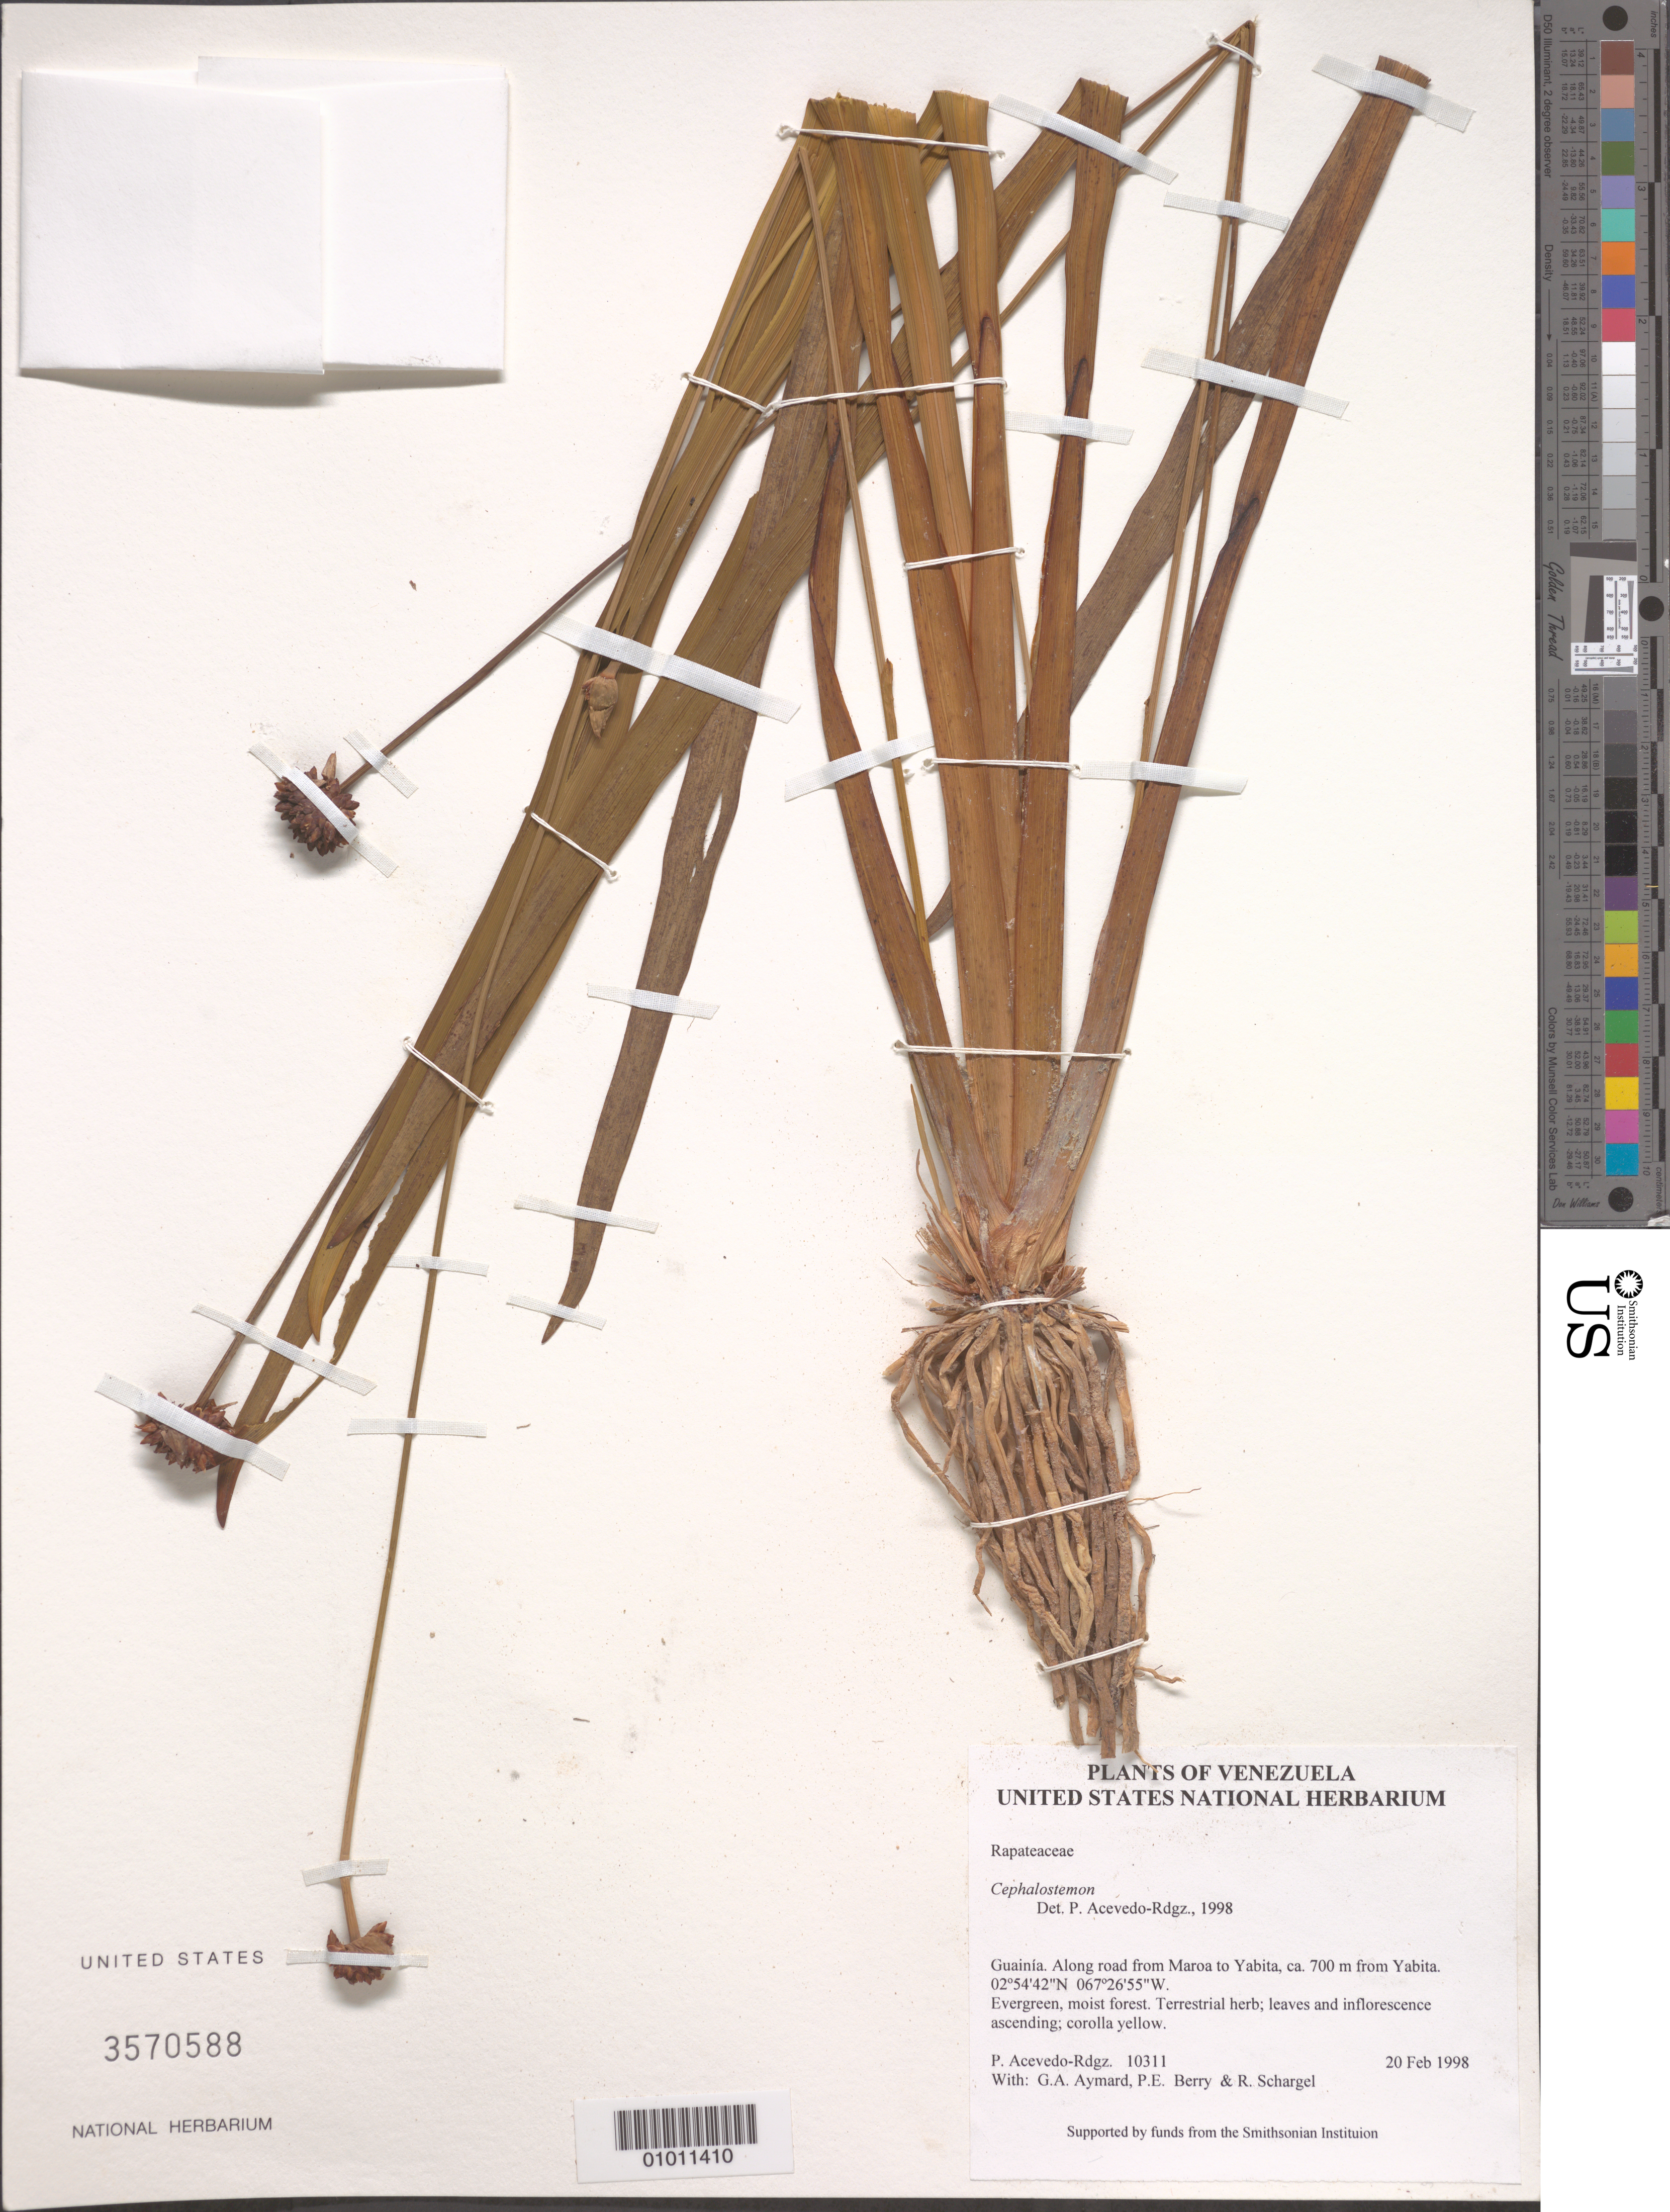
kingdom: Plantae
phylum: Tracheophyta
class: Liliopsida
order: Poales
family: Rapateaceae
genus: Cephalostemon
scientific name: Cephalostemon sp.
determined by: Acevedo-Rodríguez, P., (BOT), Smithsonian Institution - National Museum of Natural History (UNITED STATES)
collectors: P. Acevedo-Rodr., G. A. Aymard, P. E. Berry & R. Schargel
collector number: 10311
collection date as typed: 20 Feb 1998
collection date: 1998-02-20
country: Venezuela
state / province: Amazonas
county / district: Maroa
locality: Along road from Maroa to Yabita, ca. 700 m from Yabita.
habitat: Evergreen, moist forest.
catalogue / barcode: US 3570588